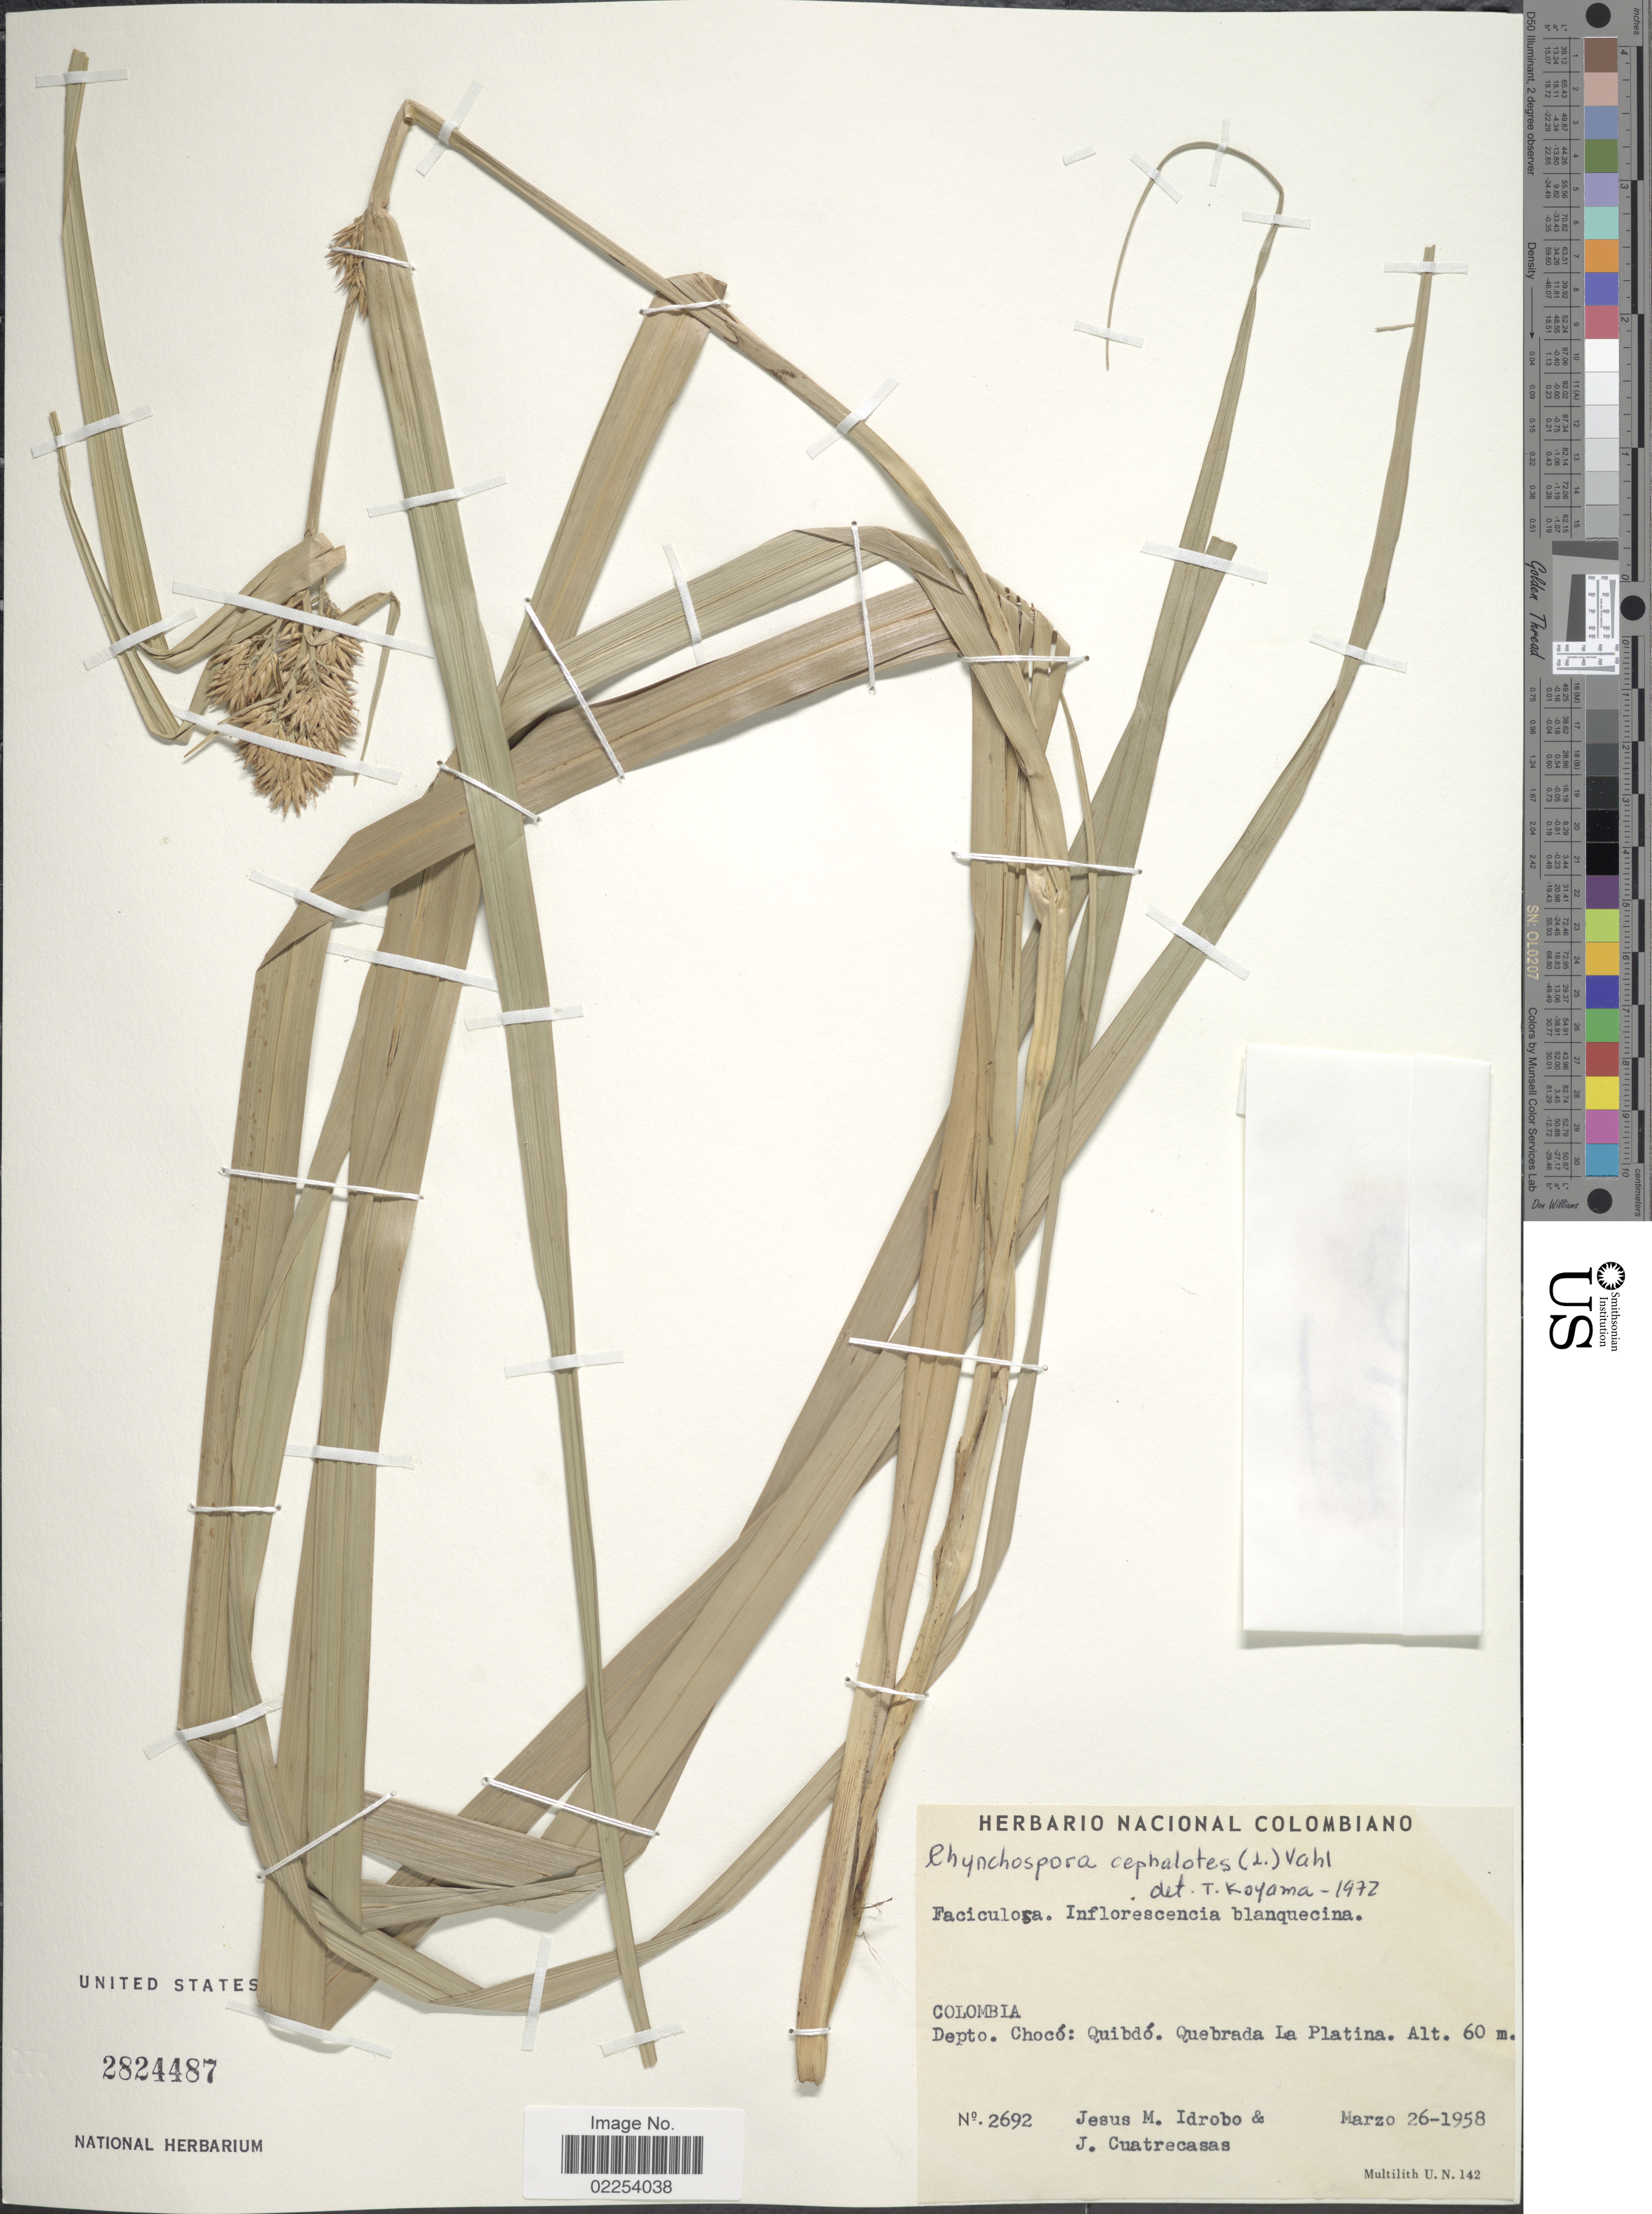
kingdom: Plantae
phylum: Tracheophyta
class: Liliopsida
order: Poales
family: Cyperaceae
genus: Rhynchospora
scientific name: Rhynchospora cephalotes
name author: (L.) Vahl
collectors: J. M. Idrobo & J. Cuatrecasas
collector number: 2692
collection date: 1958-03-26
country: Colombia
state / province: Chocó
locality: Quibdo. Quebrada La Platina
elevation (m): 60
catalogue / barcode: US 2824487